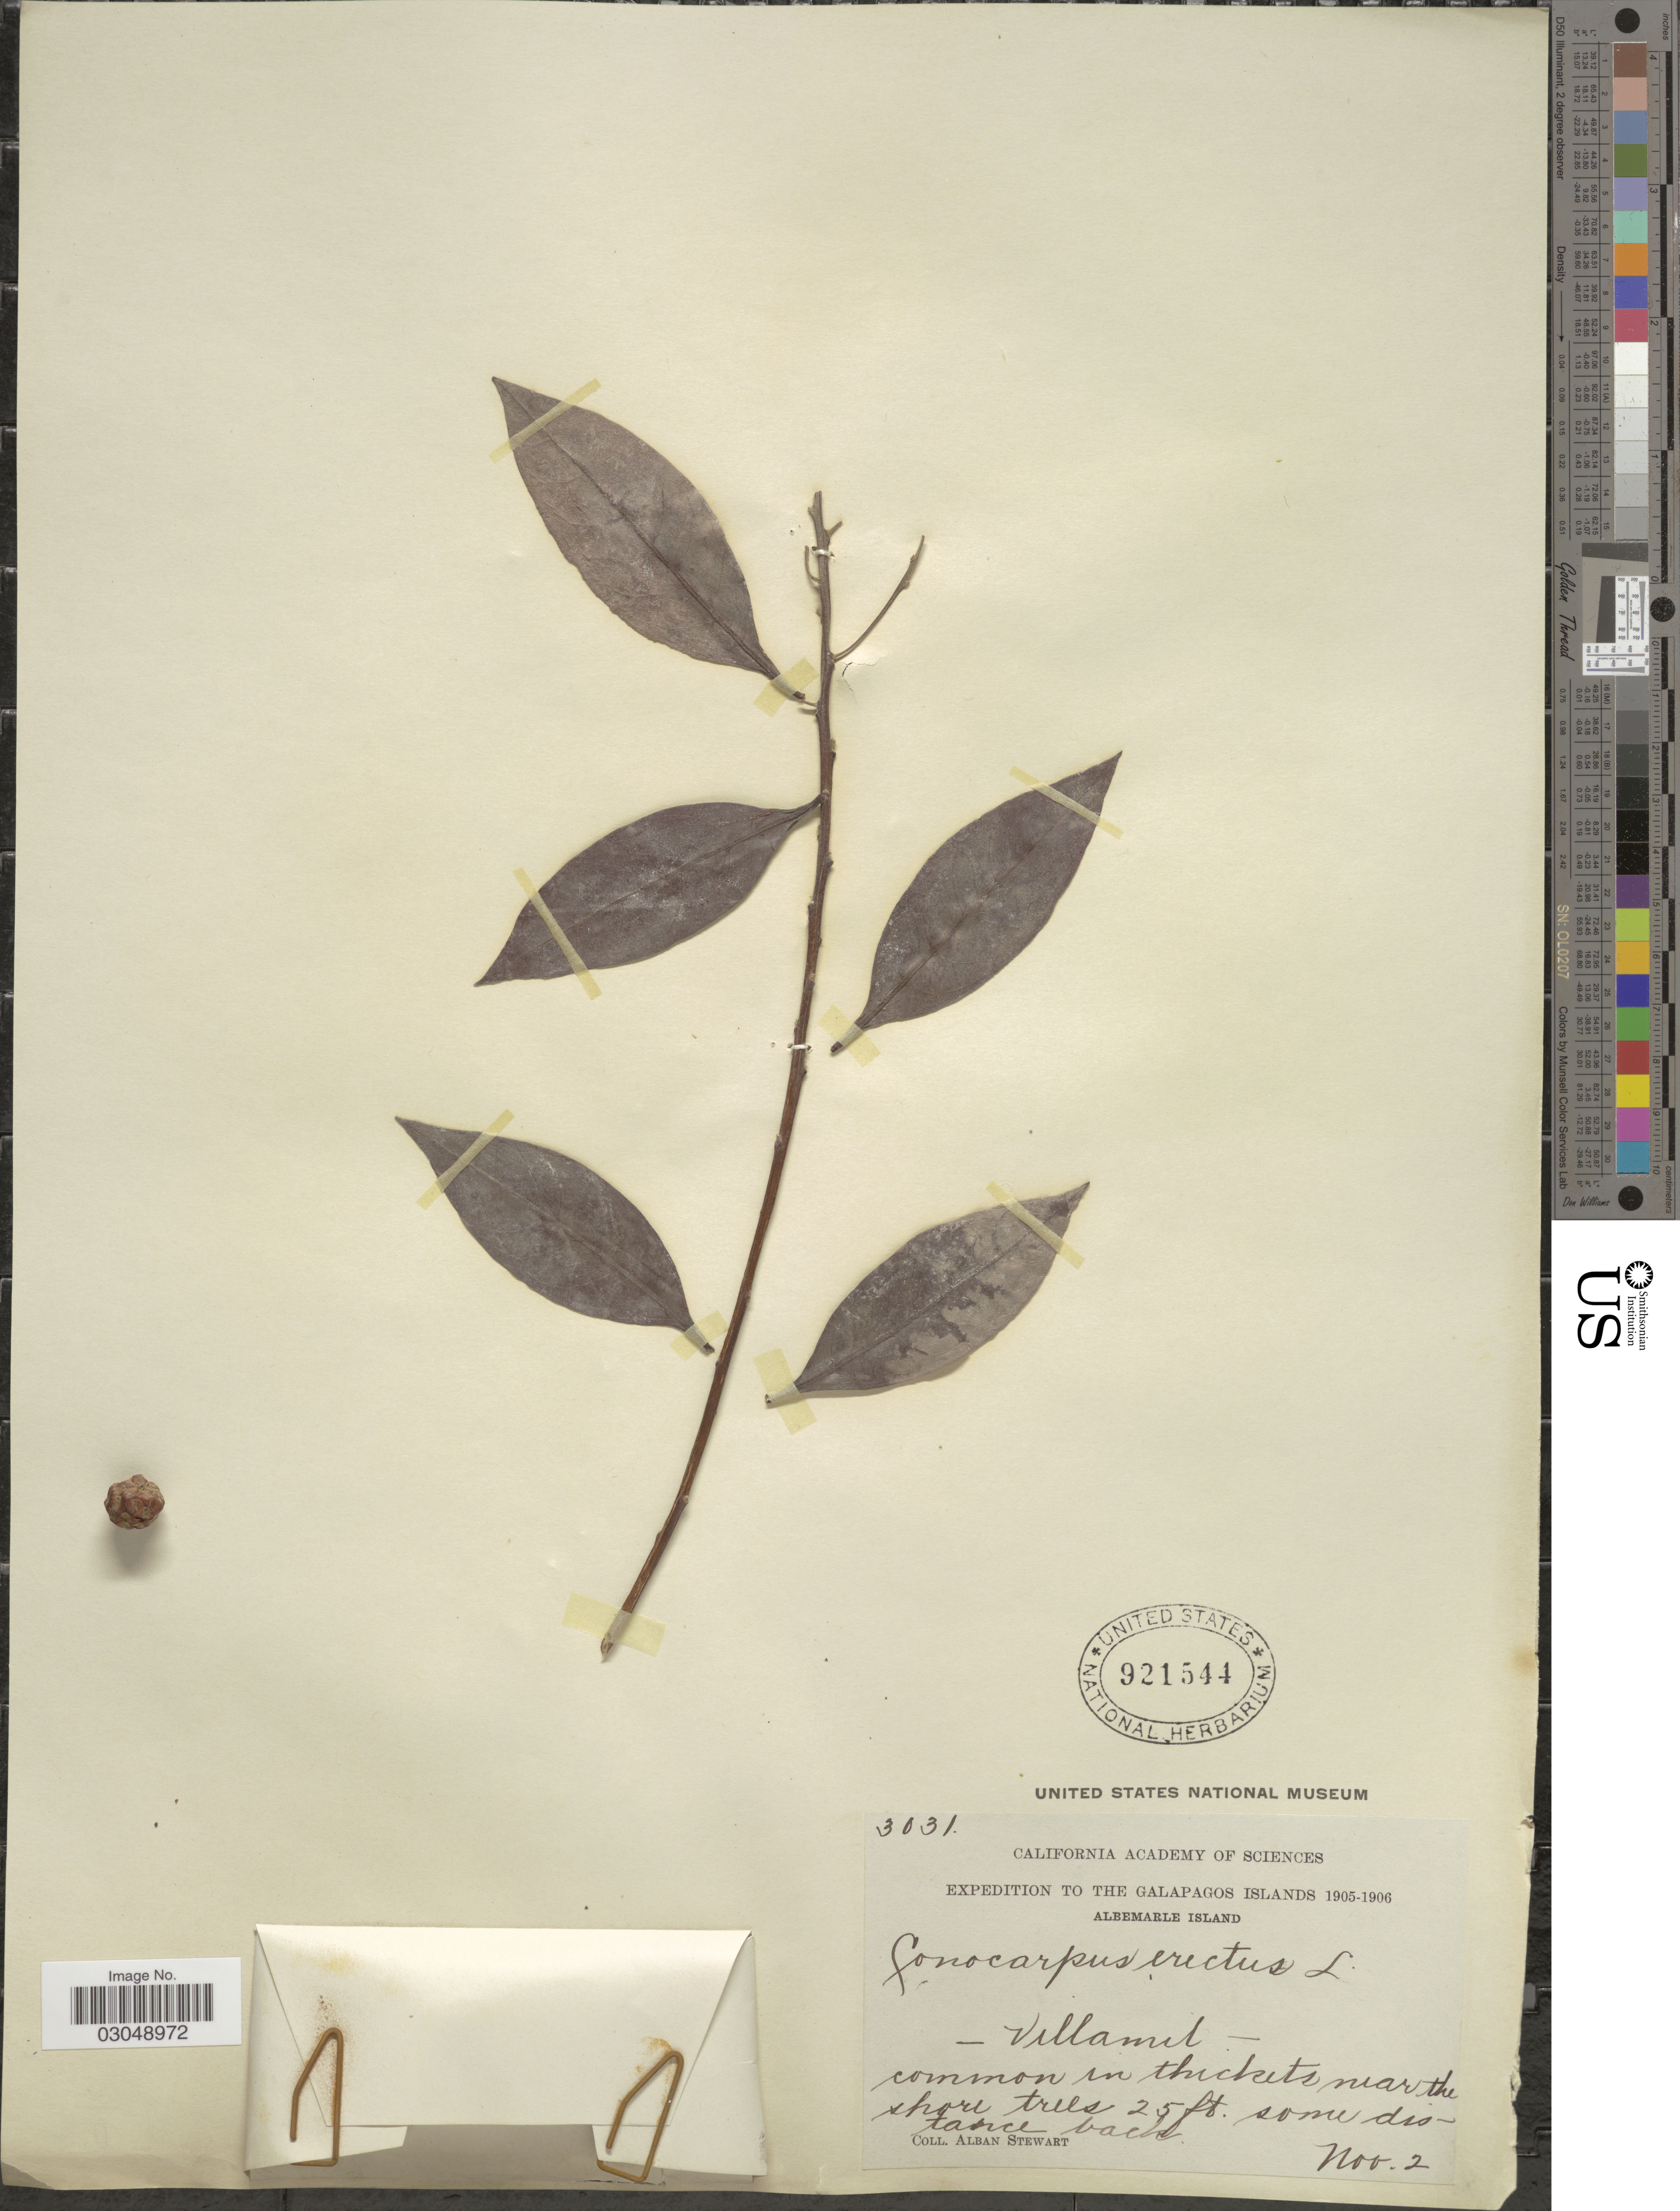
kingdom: Plantae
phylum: Tracheophyta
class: Magnoliopsida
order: Myrtales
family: Combretaceae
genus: Conocarpus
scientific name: Conocarpus erectus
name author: L.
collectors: A. Stewart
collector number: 3031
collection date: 1905-11-02/1906-11-02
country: Ecuador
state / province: Colón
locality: The Galapagos Islands. Albemarle Island. Villamil.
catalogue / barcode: US 921544